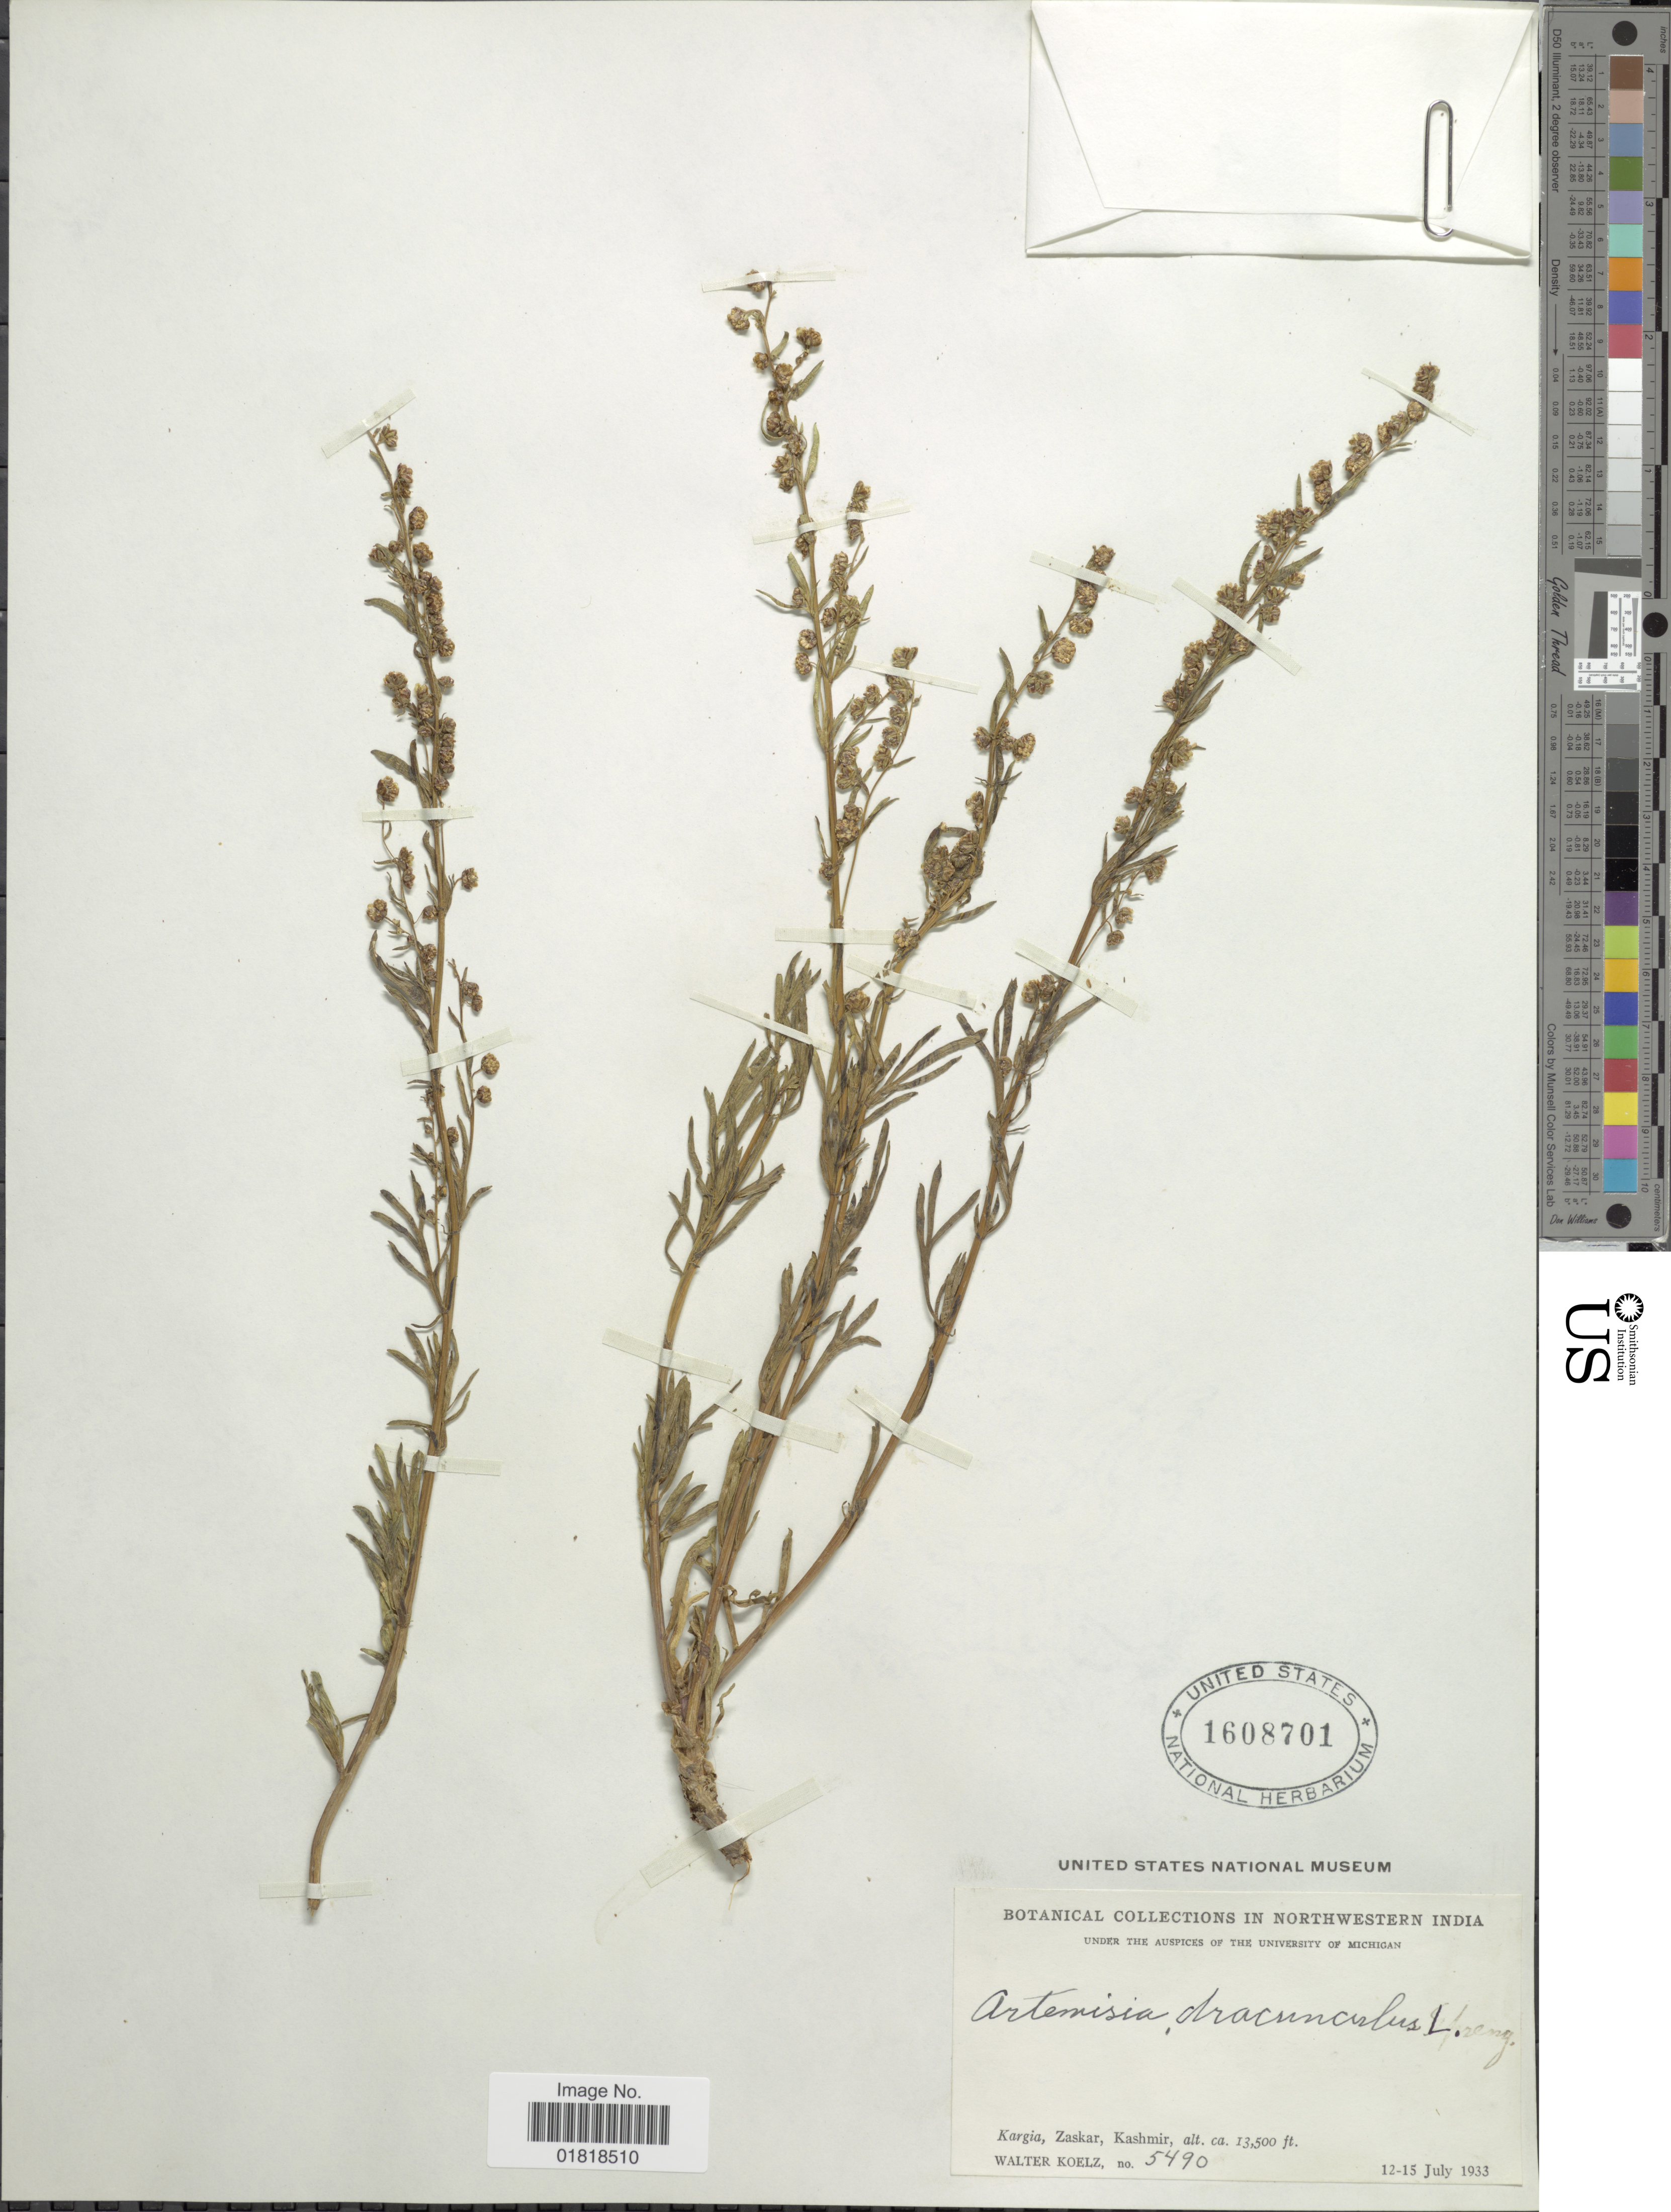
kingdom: Plantae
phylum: Tracheophyta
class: Magnoliopsida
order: Asterales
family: Asteraceae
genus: Artemisia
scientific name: Artemisia dracunculus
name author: L.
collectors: W. N. Koelz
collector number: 5490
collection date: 1933-07-12/1933-07-15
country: India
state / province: Jammu and Kashmir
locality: Northwestern India, Kargia, Kashmir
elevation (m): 4115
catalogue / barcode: US 1608701